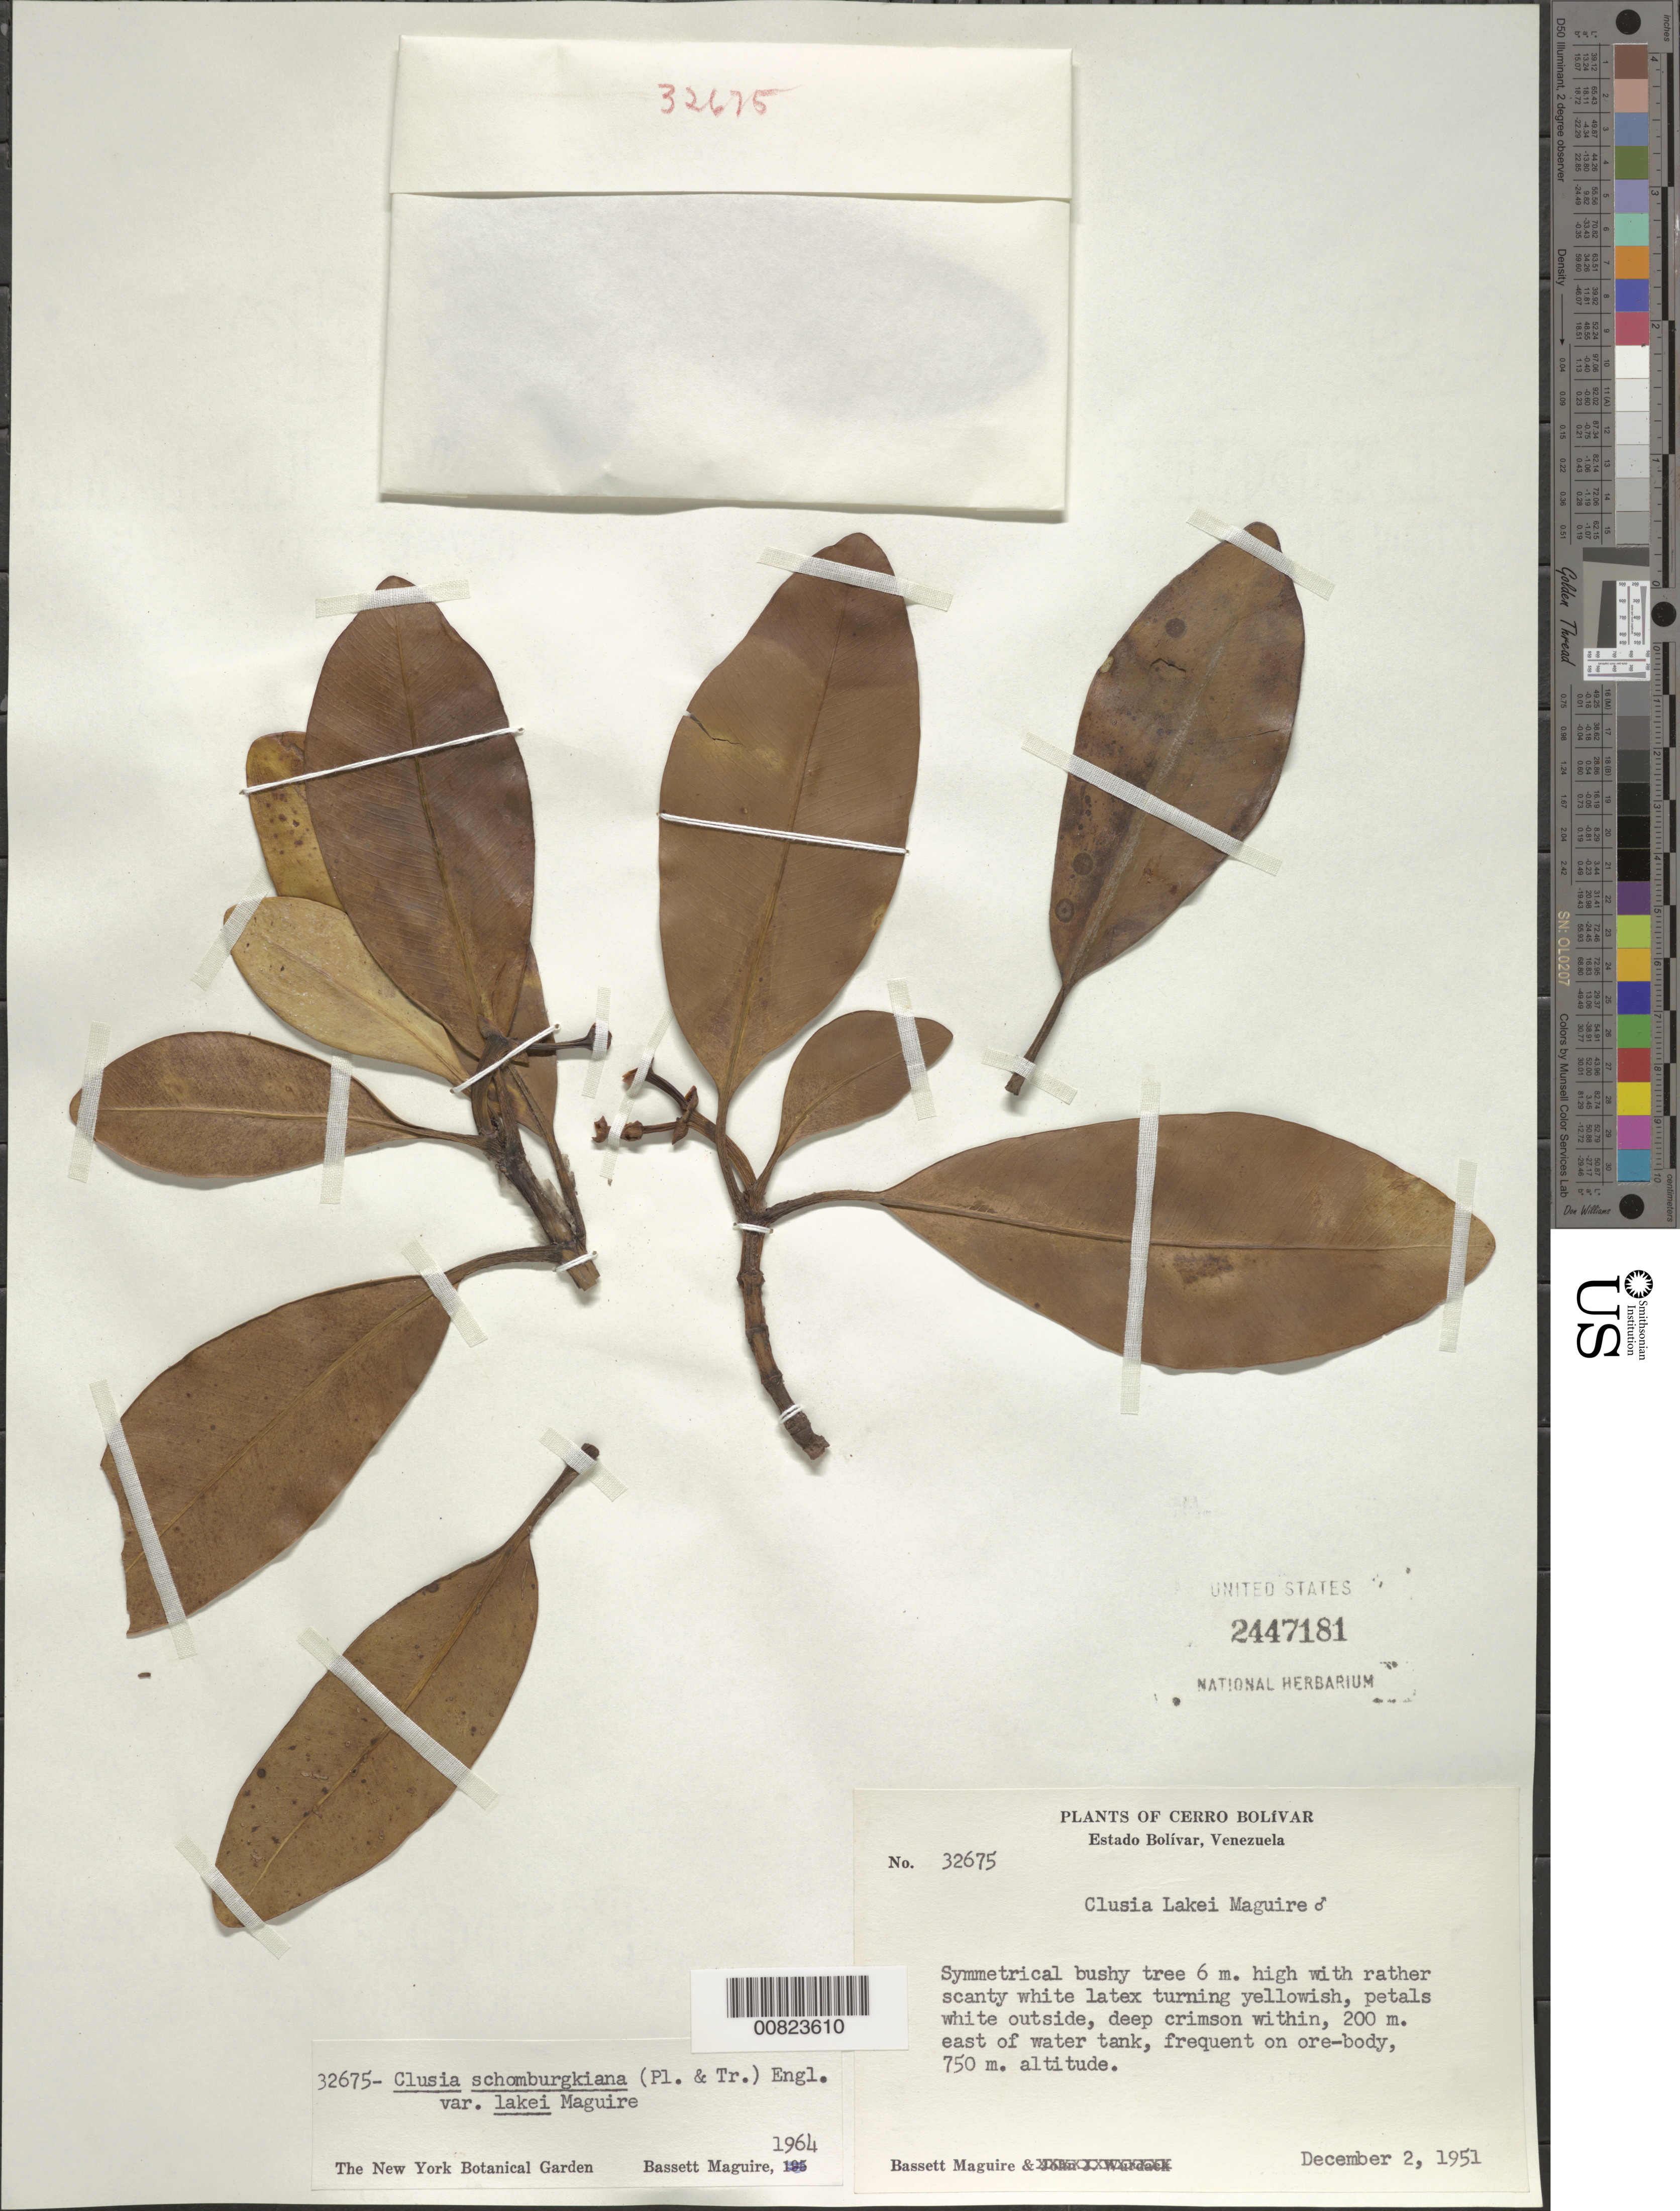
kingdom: Plantae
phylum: Tracheophyta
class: Magnoliopsida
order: Malpighiales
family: Clusiaceae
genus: Clusia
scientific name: Clusia schomburgkiana var. lakei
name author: Maguire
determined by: Maguire, Bassett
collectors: B. Maguire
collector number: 32675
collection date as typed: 2-Dec-51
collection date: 1951-12-02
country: Venezuela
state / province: Bolívar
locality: Cerro Bolívar, 200 m east of water tank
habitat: Ore-body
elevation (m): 750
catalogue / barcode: US 2447181